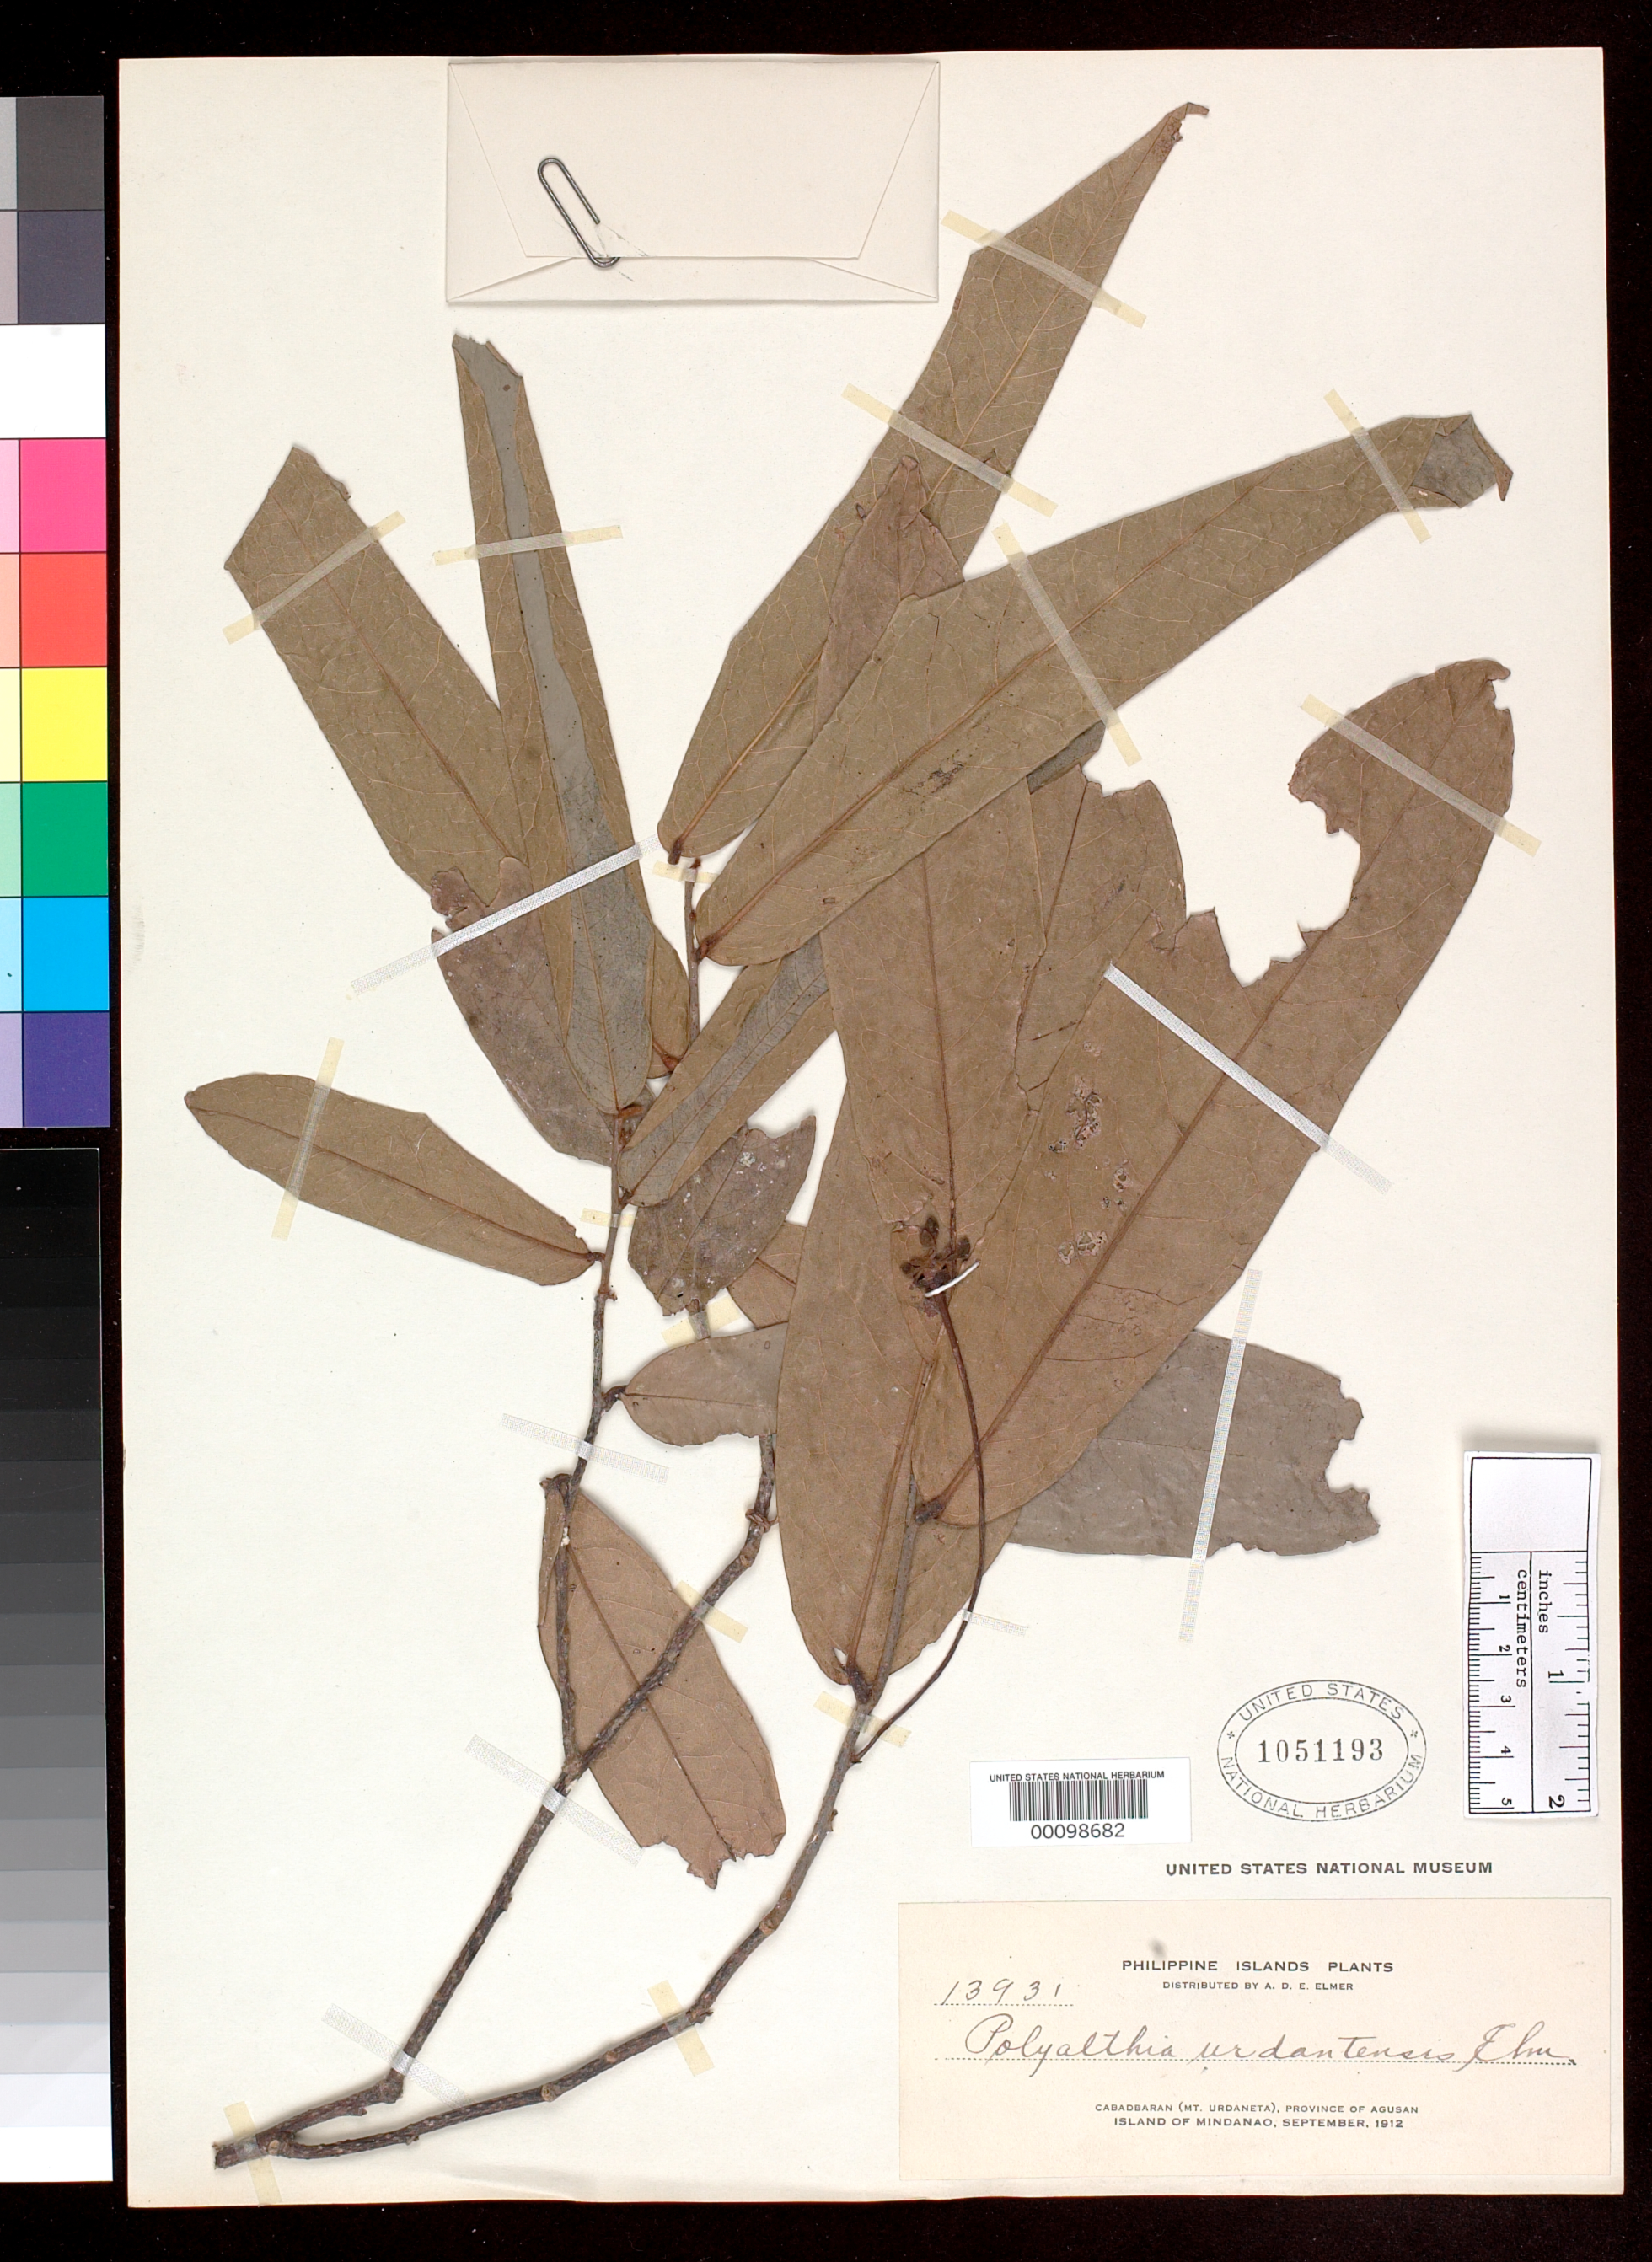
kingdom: Plantae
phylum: Tracheophyta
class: Magnoliopsida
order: Magnoliales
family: Annonaceae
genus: Polyalthia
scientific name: Polyalthia urdanetensis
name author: Elmer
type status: Isotype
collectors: A. D. E. Elmer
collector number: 13931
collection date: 1912-07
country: Philippines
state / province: Caraga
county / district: Agusan del Norte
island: Mindanao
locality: Cabadbaran (Mt. Urdaneta), province of Agusan, Island of Mindanao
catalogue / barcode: US 1051193